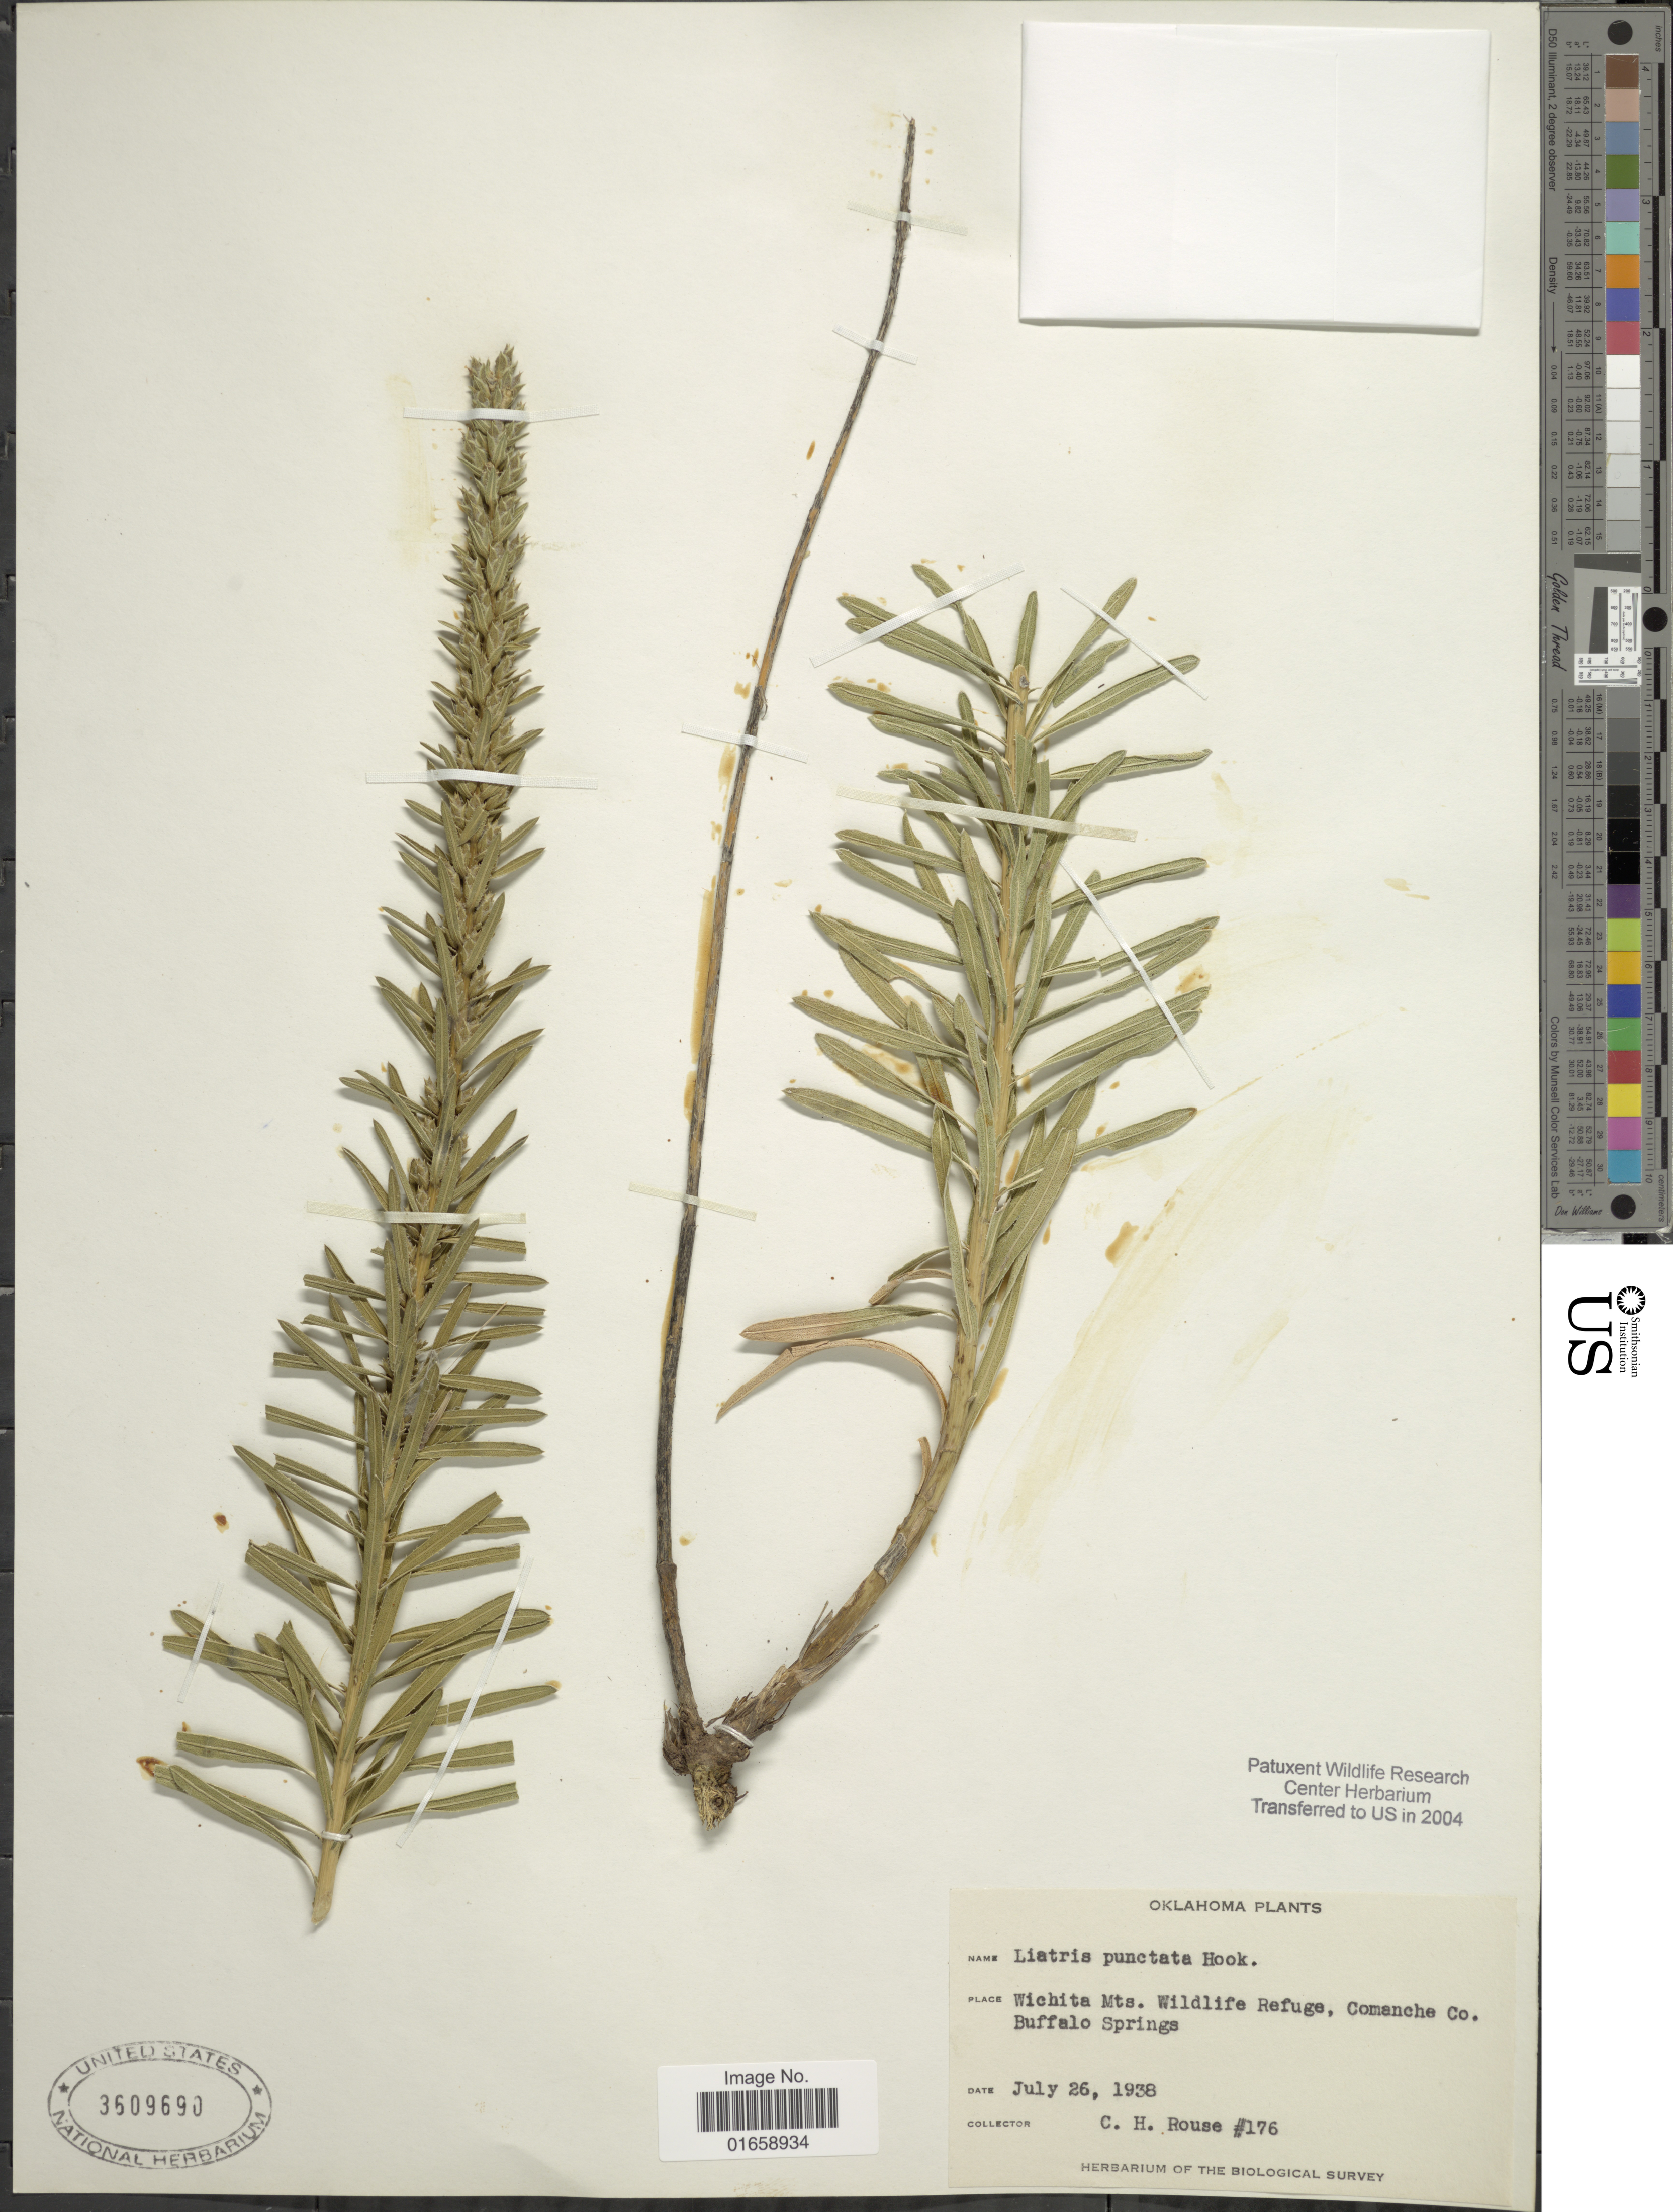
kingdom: Plantae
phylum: Tracheophyta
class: Magnoliopsida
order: Asterales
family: Asteraceae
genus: Liatris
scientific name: Liatris punctata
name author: Hook.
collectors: C. Rouse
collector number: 176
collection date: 1938-07-26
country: United States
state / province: Oklahoma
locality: Wichita Mts., Wildlife Refuge, Comanche Co., Buffalo Springs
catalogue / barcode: US 3509690